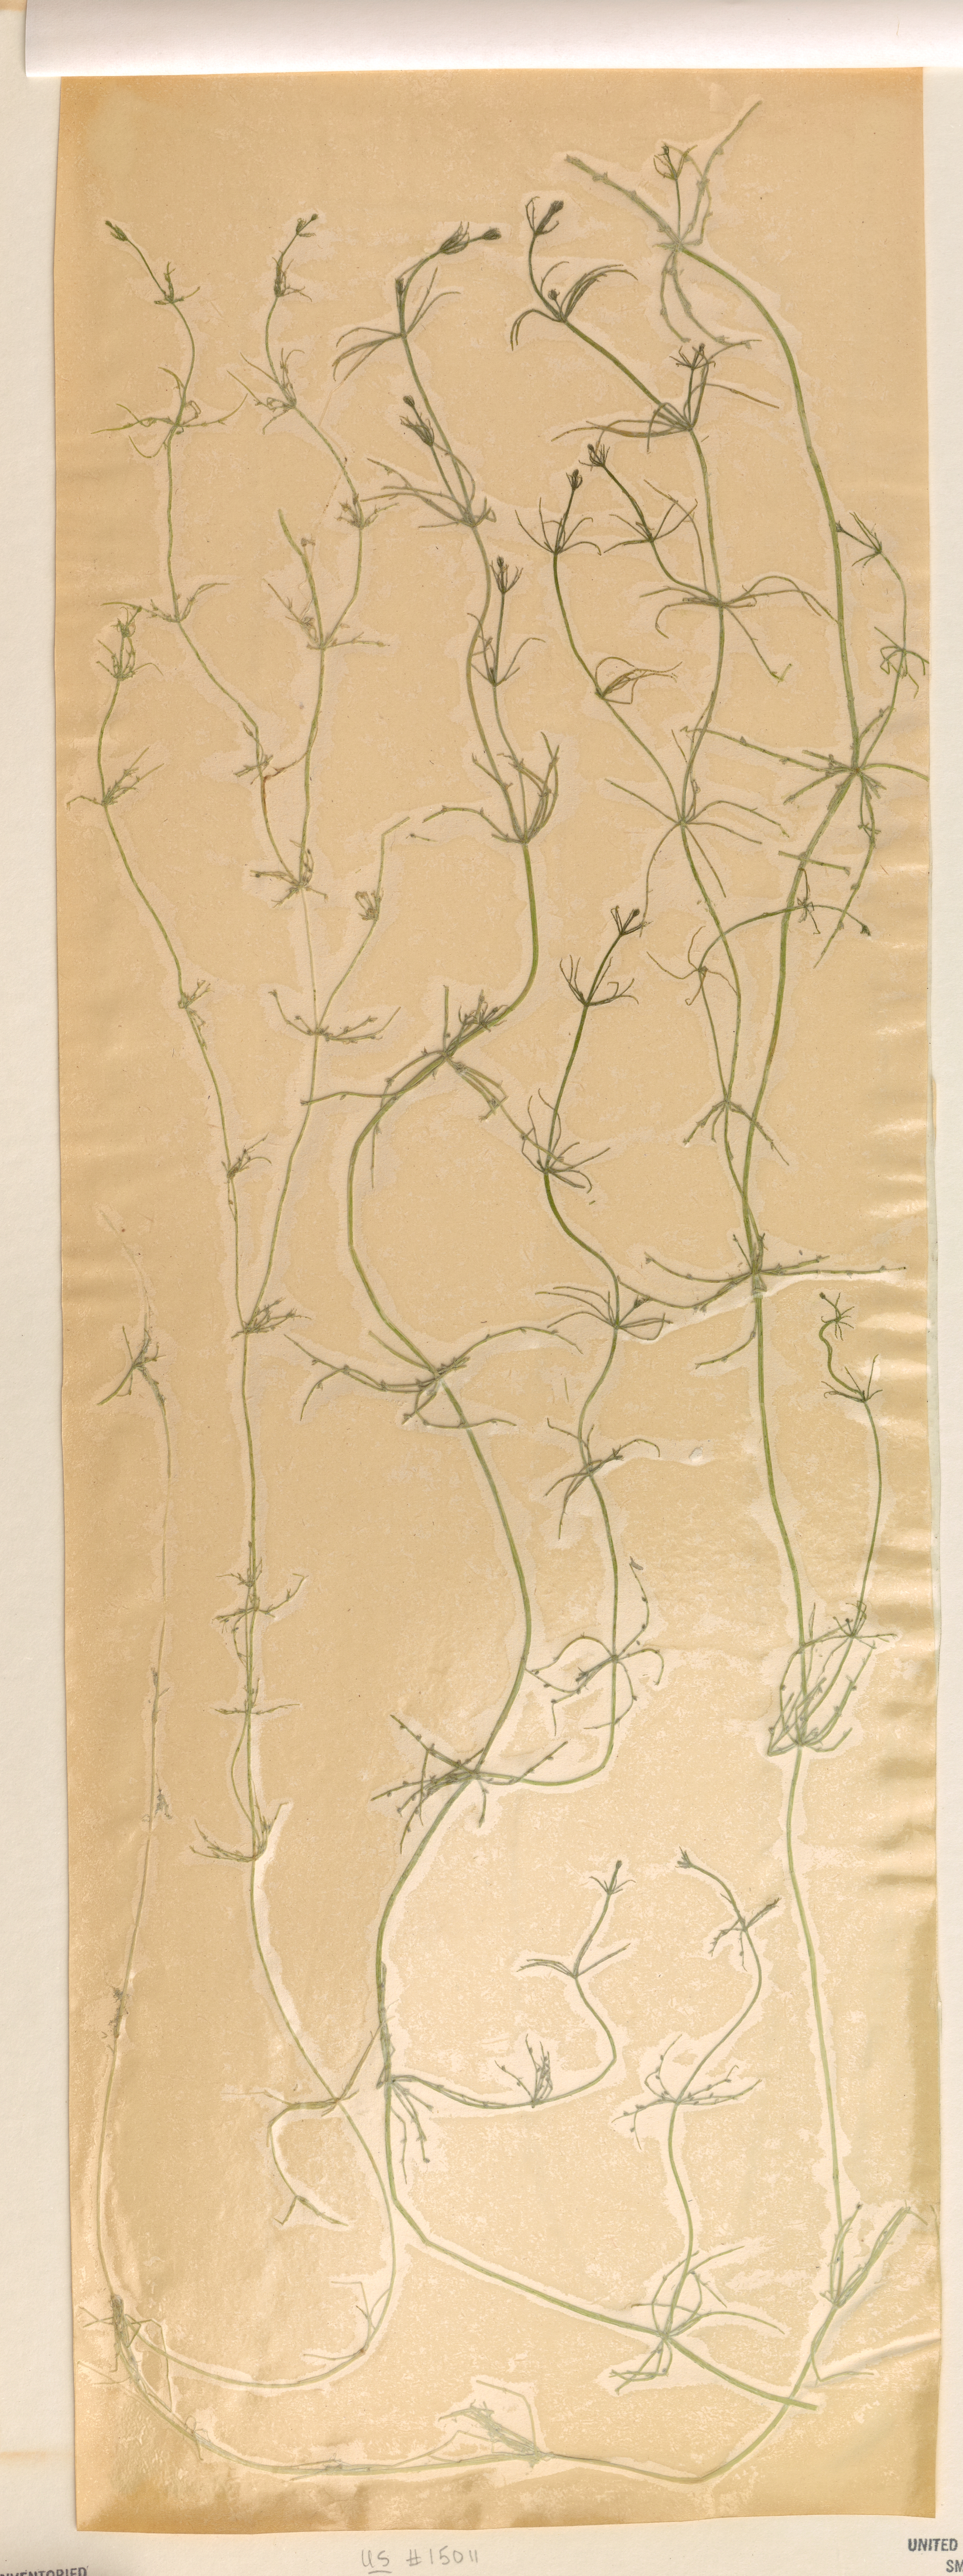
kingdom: Plantae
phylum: Charophyta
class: Charophyceae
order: Charales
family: Characeae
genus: Chara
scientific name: Chara vulgaris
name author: L.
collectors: W. Krause & H. Krause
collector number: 49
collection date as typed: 20 Sep 1983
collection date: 1983-09-20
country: Germany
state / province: Baden-wurttemberg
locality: Altenheim, ortenaukreis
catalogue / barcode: US 15011